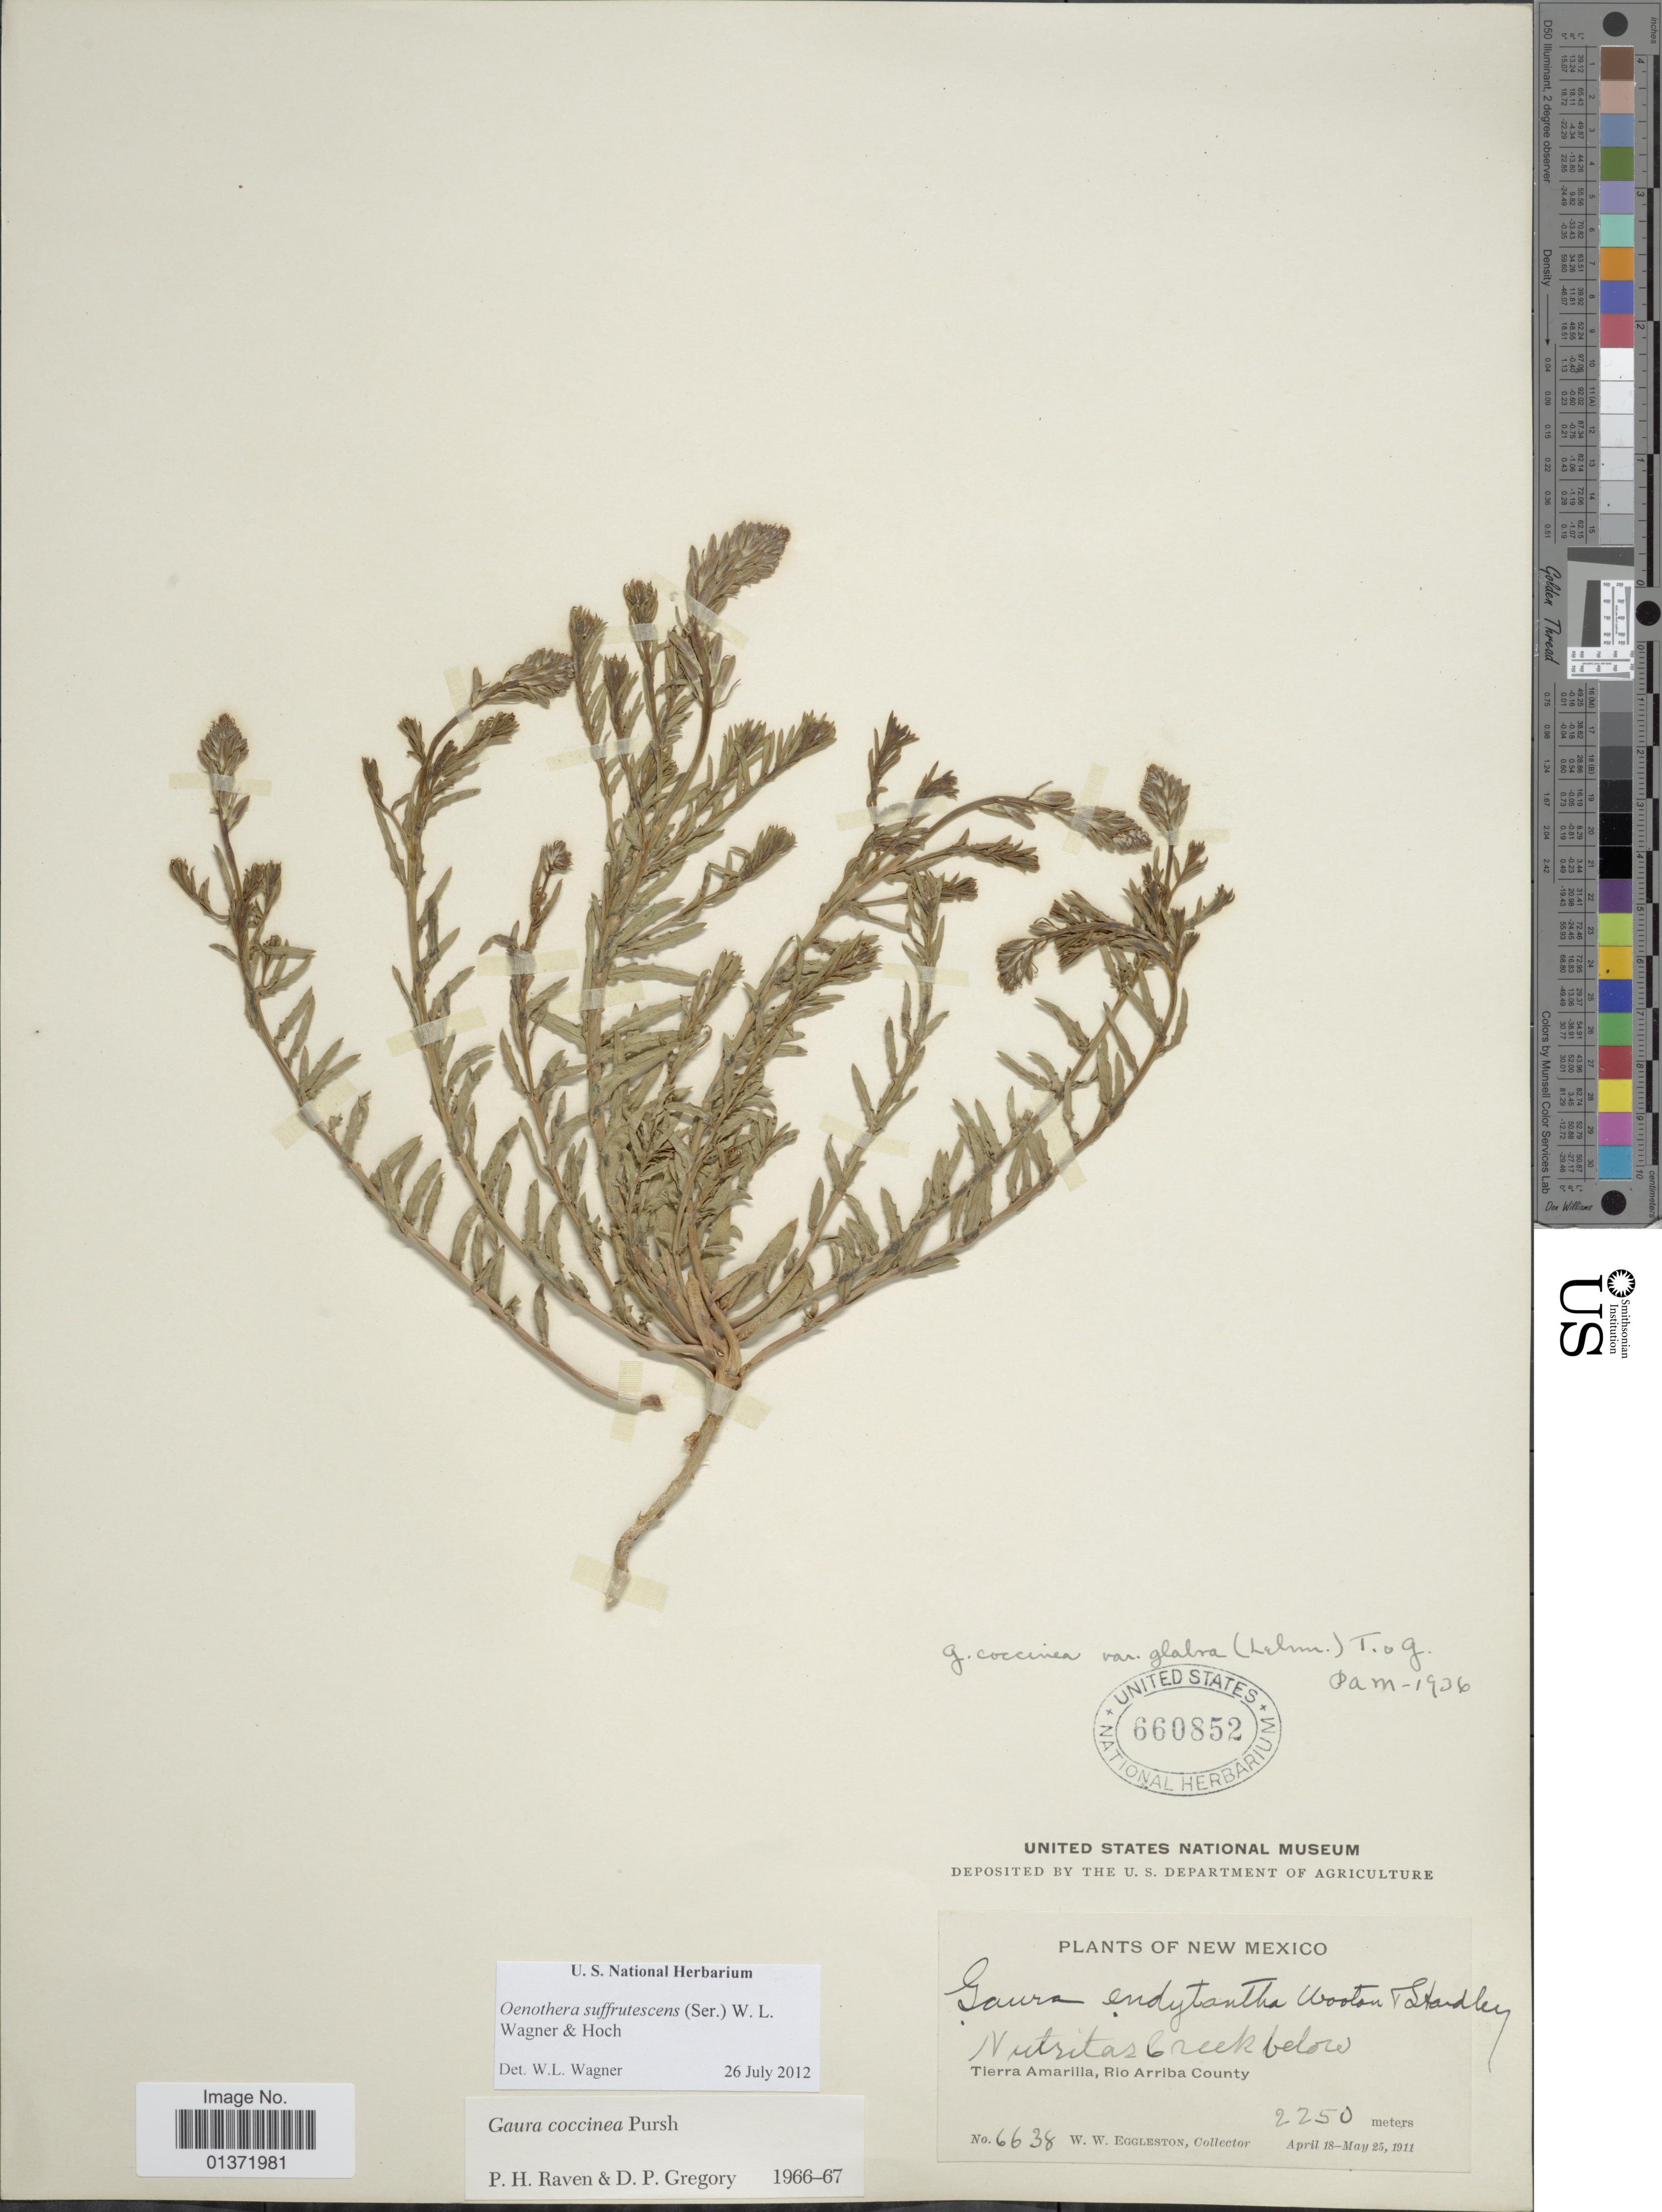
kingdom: Plantae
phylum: Tracheophyta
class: Magnoliopsida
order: Myrtales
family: Onagraceae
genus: Oenothera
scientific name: Oenothera suffrutescens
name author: (Ser.) W.L. Wagner & Hoch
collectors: W. W. Eggleston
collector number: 6638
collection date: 1911-04-18/1911-05-25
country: United States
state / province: New Mexico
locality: Tierra Amarilla, Rio Arriba County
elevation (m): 2250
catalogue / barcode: US 660852